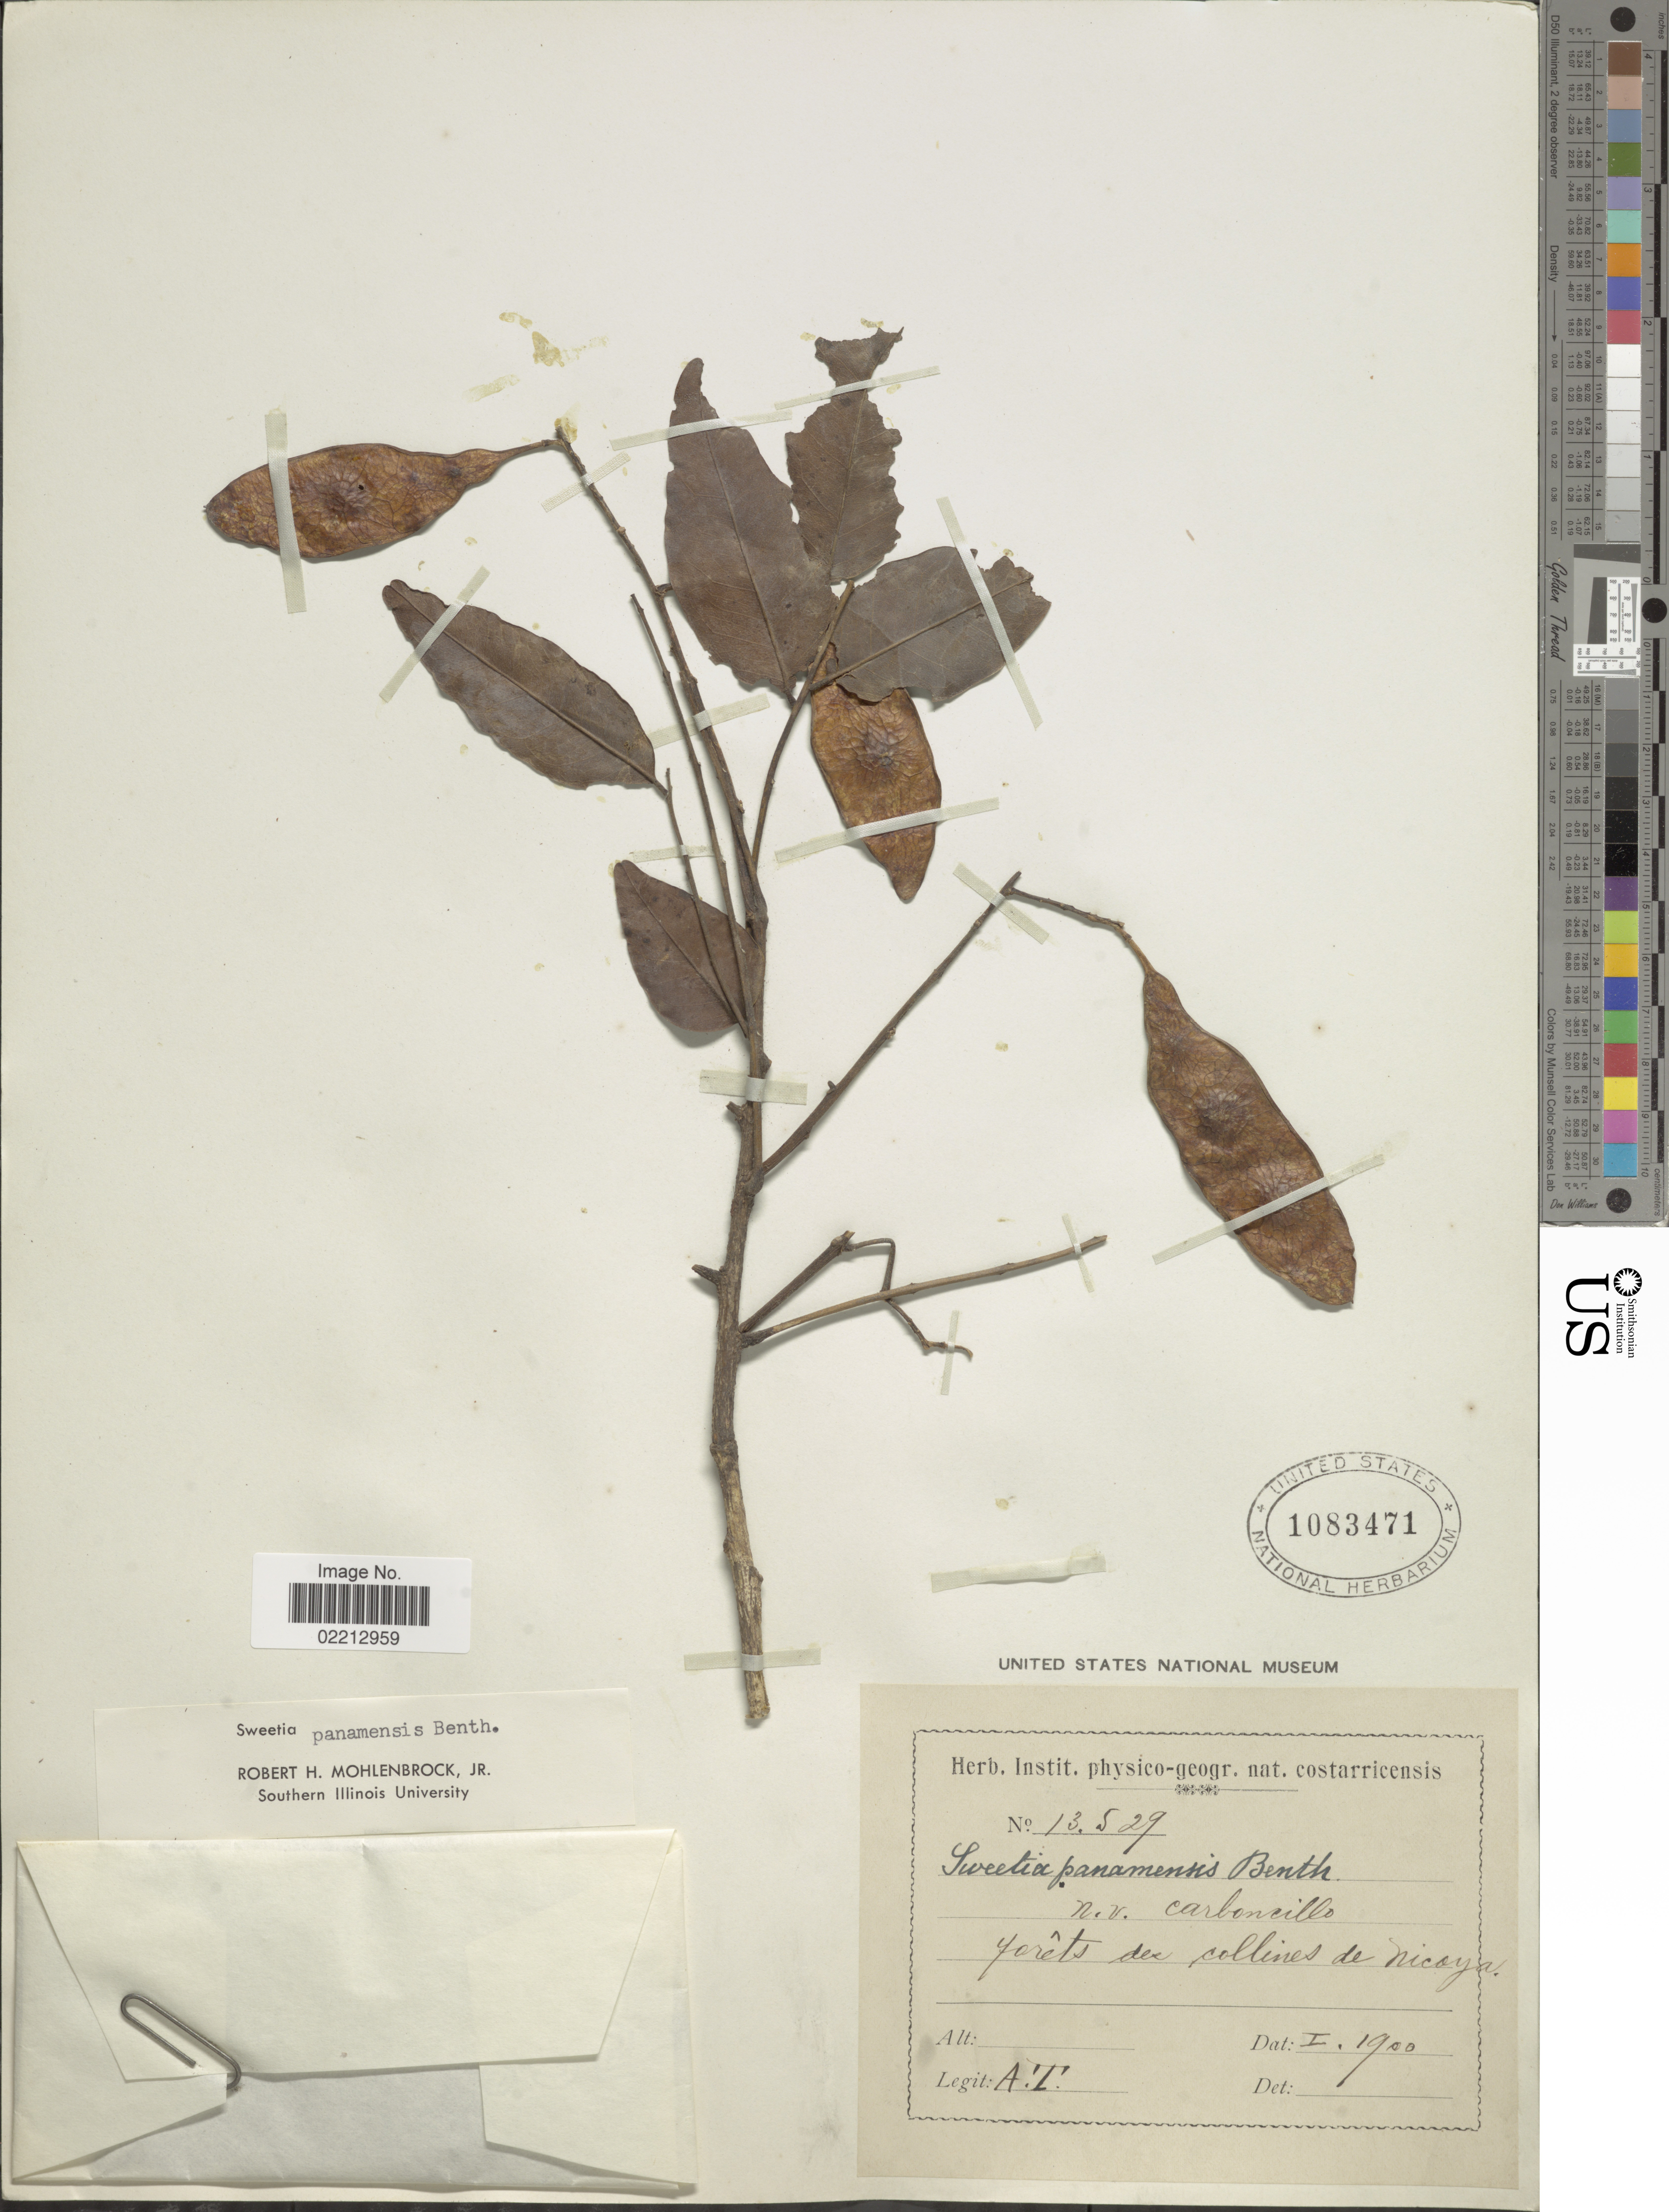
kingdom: Plantae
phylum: Tracheophyta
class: Magnoliopsida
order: Fabales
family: Fabaceae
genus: Acosmium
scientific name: Acosmium panamense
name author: (Benth.) Yakovlev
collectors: A. Tonduz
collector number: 13529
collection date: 1900-01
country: Costa Rica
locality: Forets des collines de Nicoya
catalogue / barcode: US 1083471